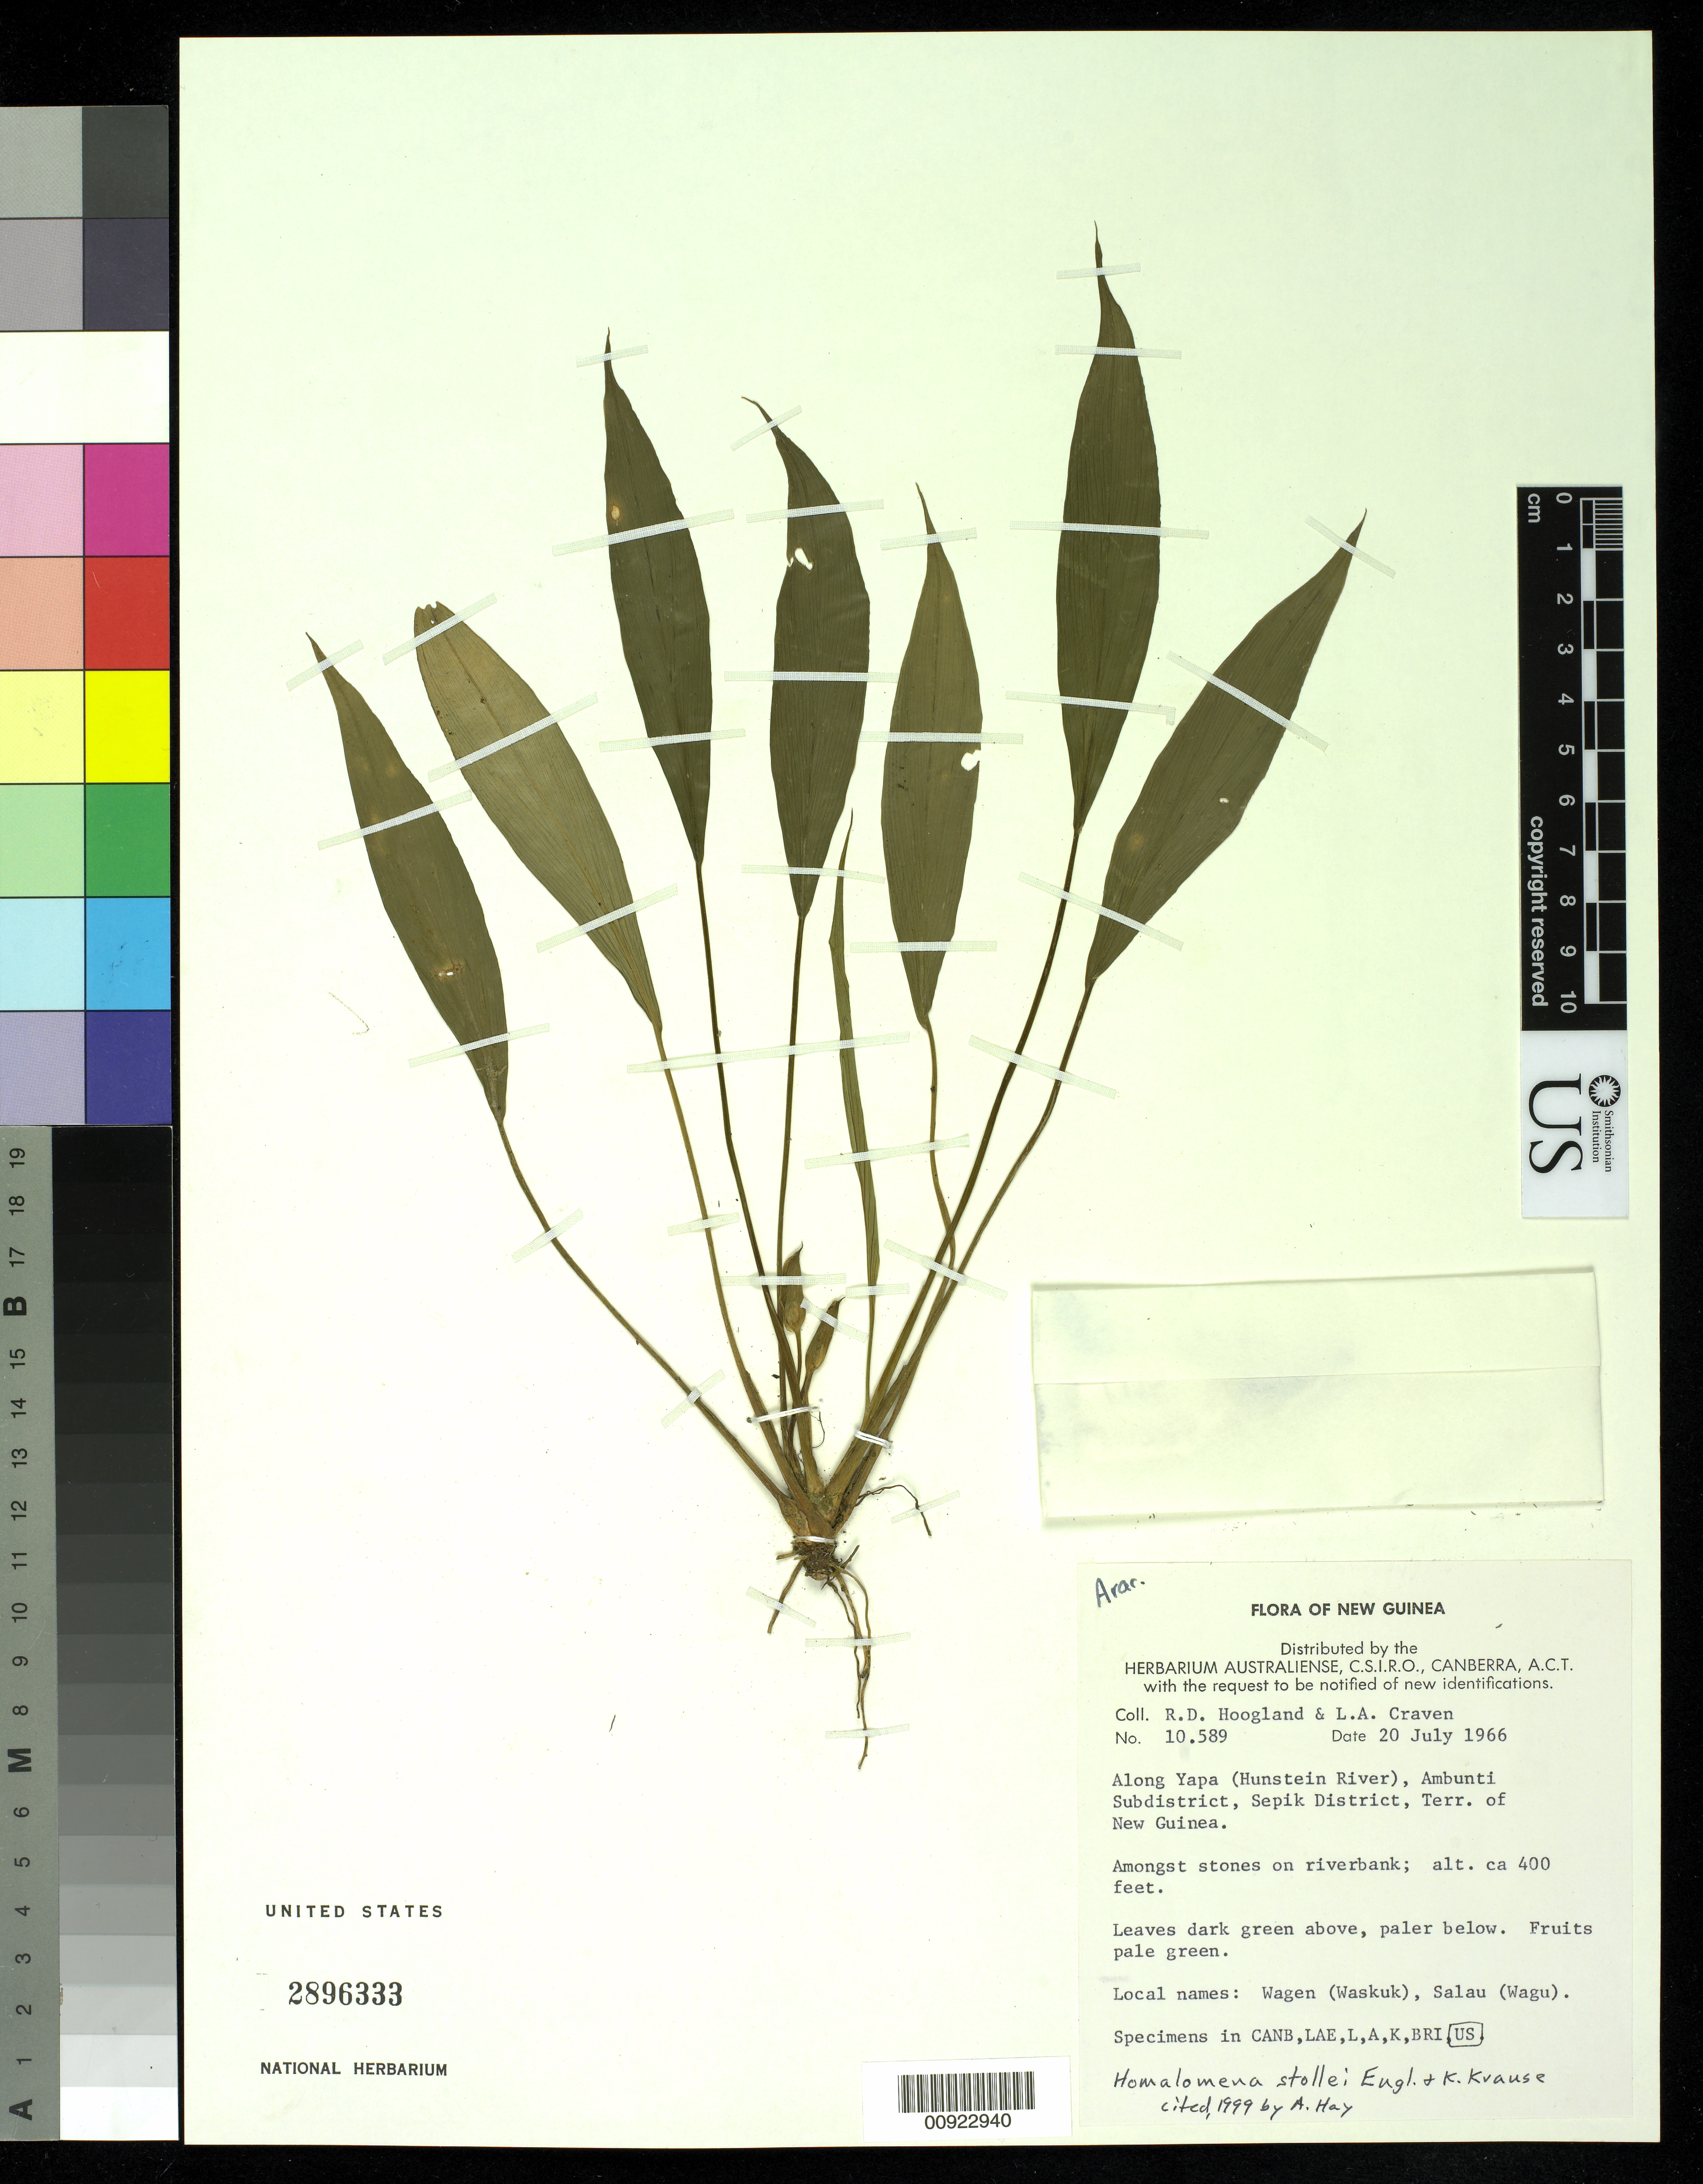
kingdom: Plantae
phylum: Tracheophyta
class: Liliopsida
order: Alismatales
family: Araceae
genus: Homalomena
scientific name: Homalomena stollei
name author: Engl. & K. Krause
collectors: R. D. Hoogland & L. A. Craven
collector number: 10589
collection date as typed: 20 Jul 1966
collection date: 1966-07-20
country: Papua New Guinea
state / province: East Sepik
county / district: Ambunti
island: New Guinea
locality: Along Yapa (Hunstein River), Ambunti Subdistrict, Sepik District, Terr. Of New Guinea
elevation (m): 122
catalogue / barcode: US 2896333